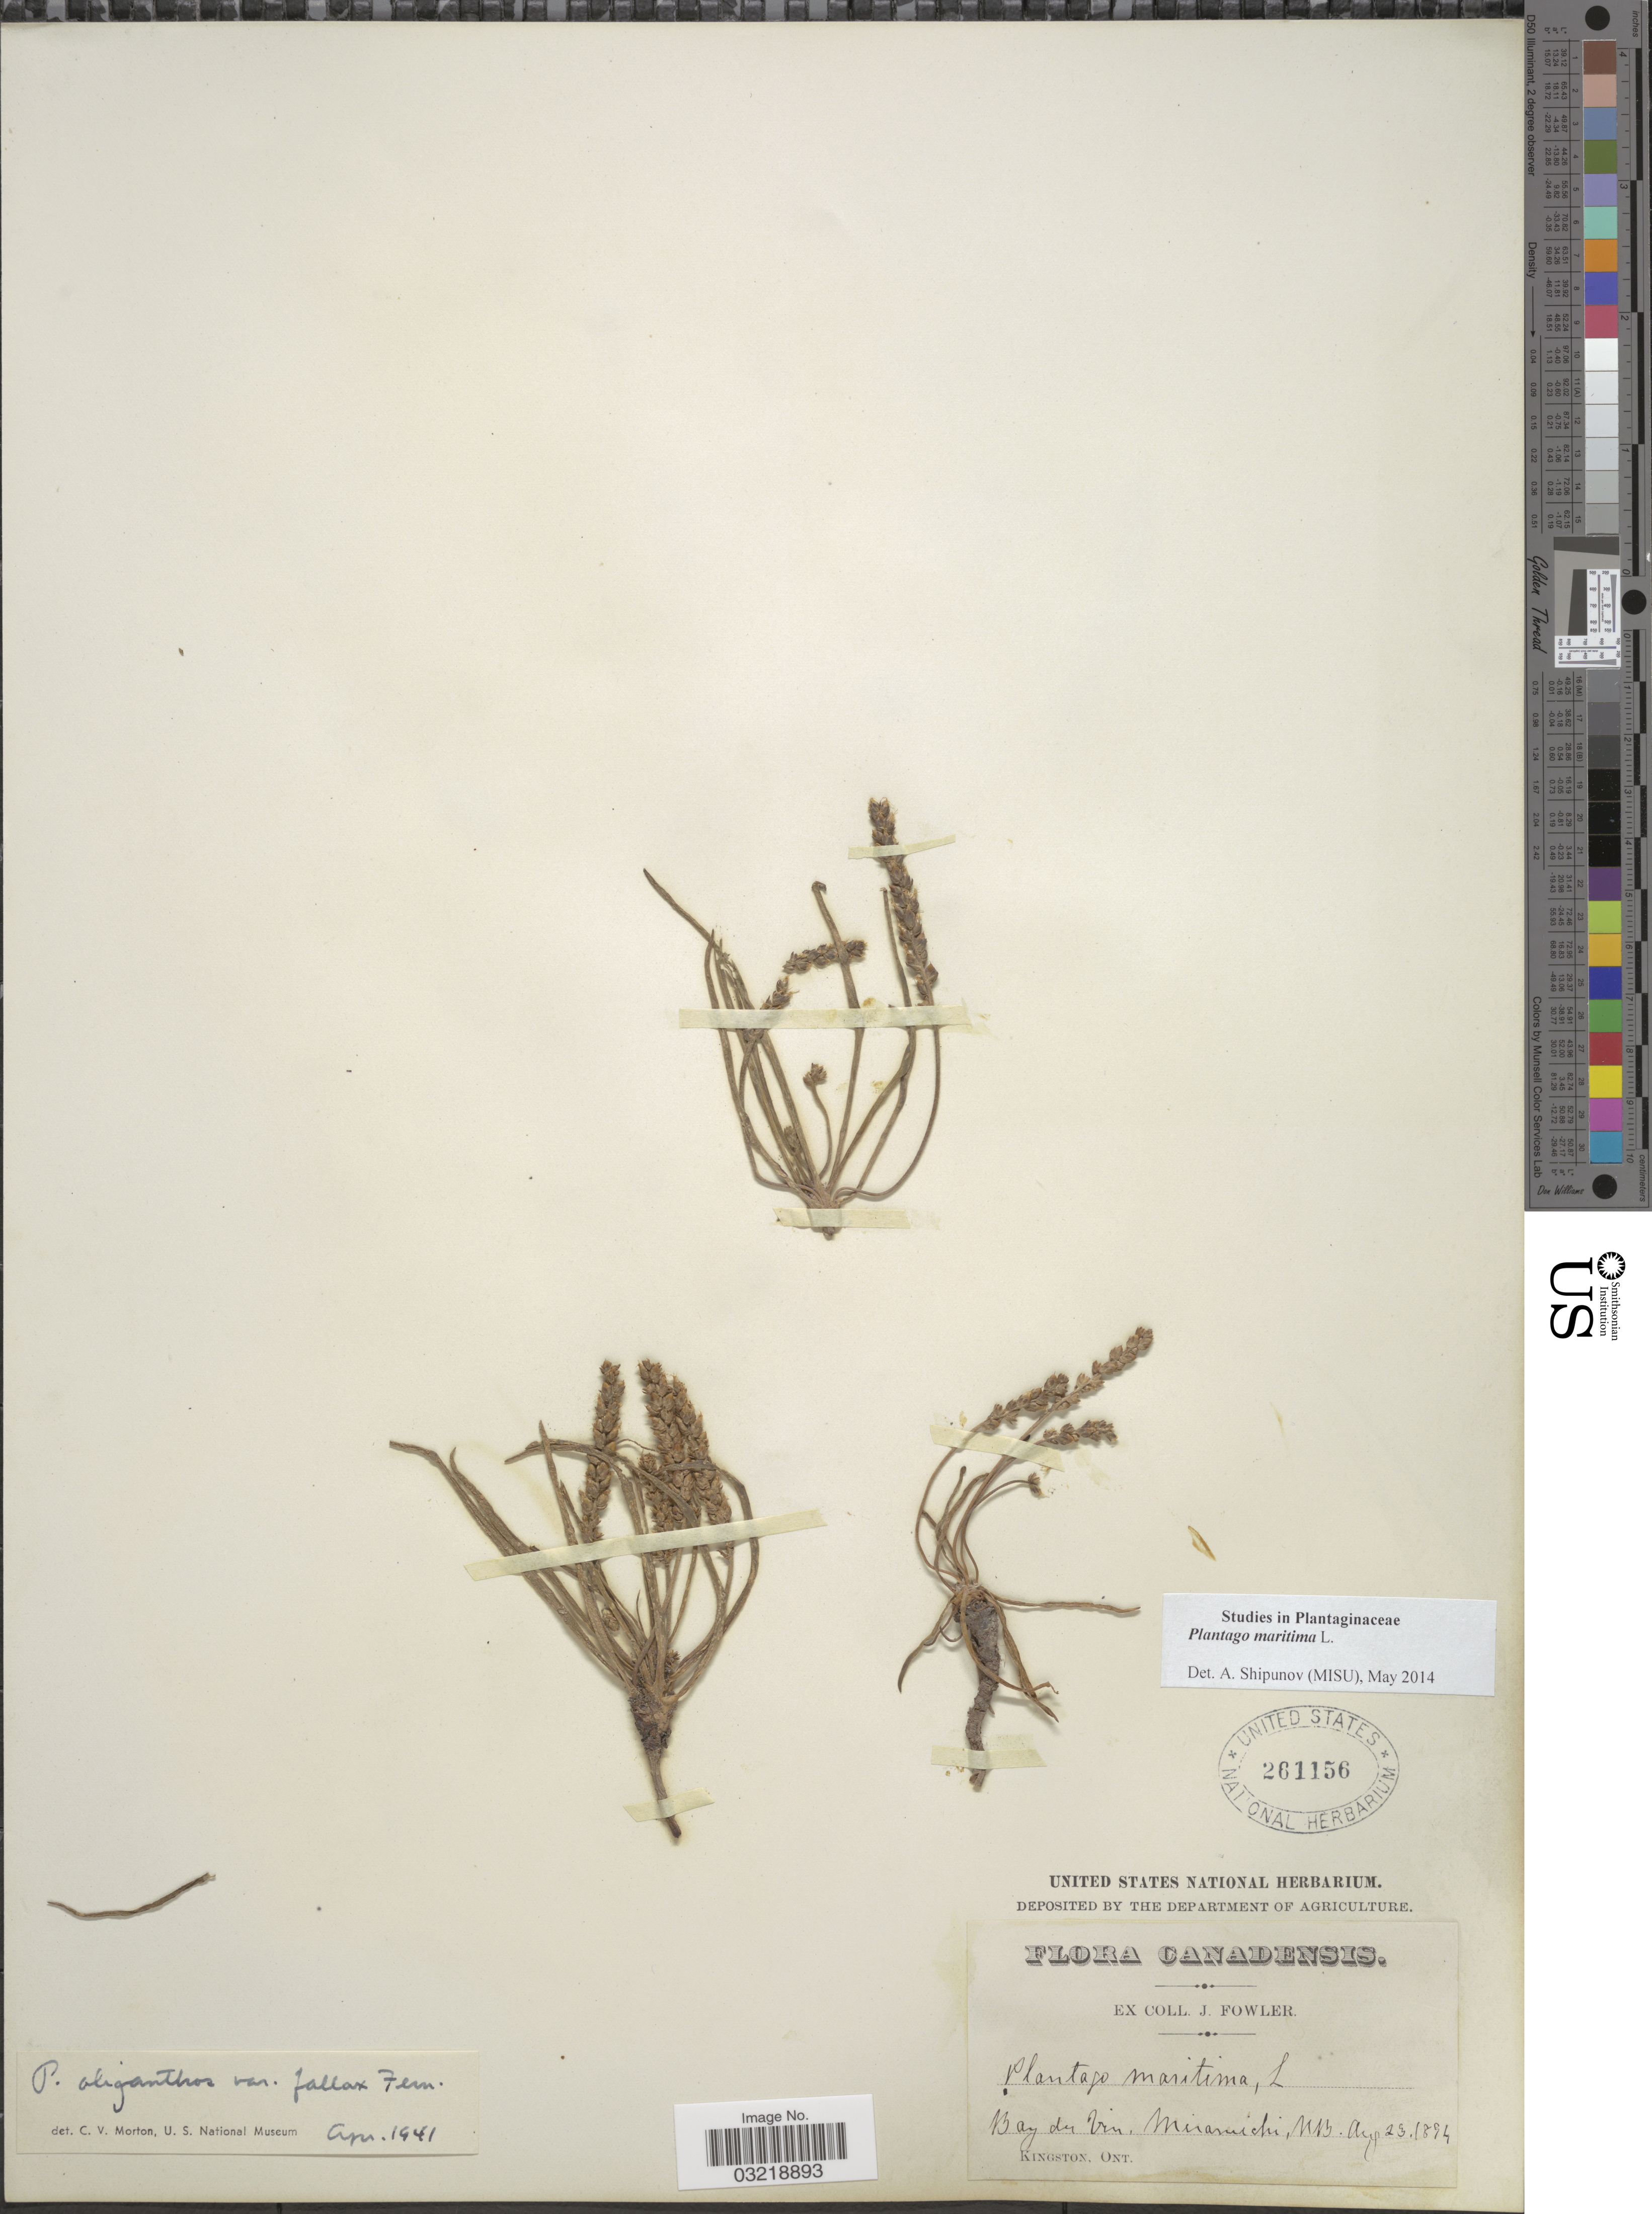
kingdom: Plantae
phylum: Tracheophyta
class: Magnoliopsida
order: Lamiales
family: Plantaginaceae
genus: Plantago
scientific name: Plantago maritima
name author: L.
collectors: J. Fowler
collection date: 1894-08-23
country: Canada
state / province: New Brunswick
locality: Bay du Vin, Miramichi.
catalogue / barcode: US 261156